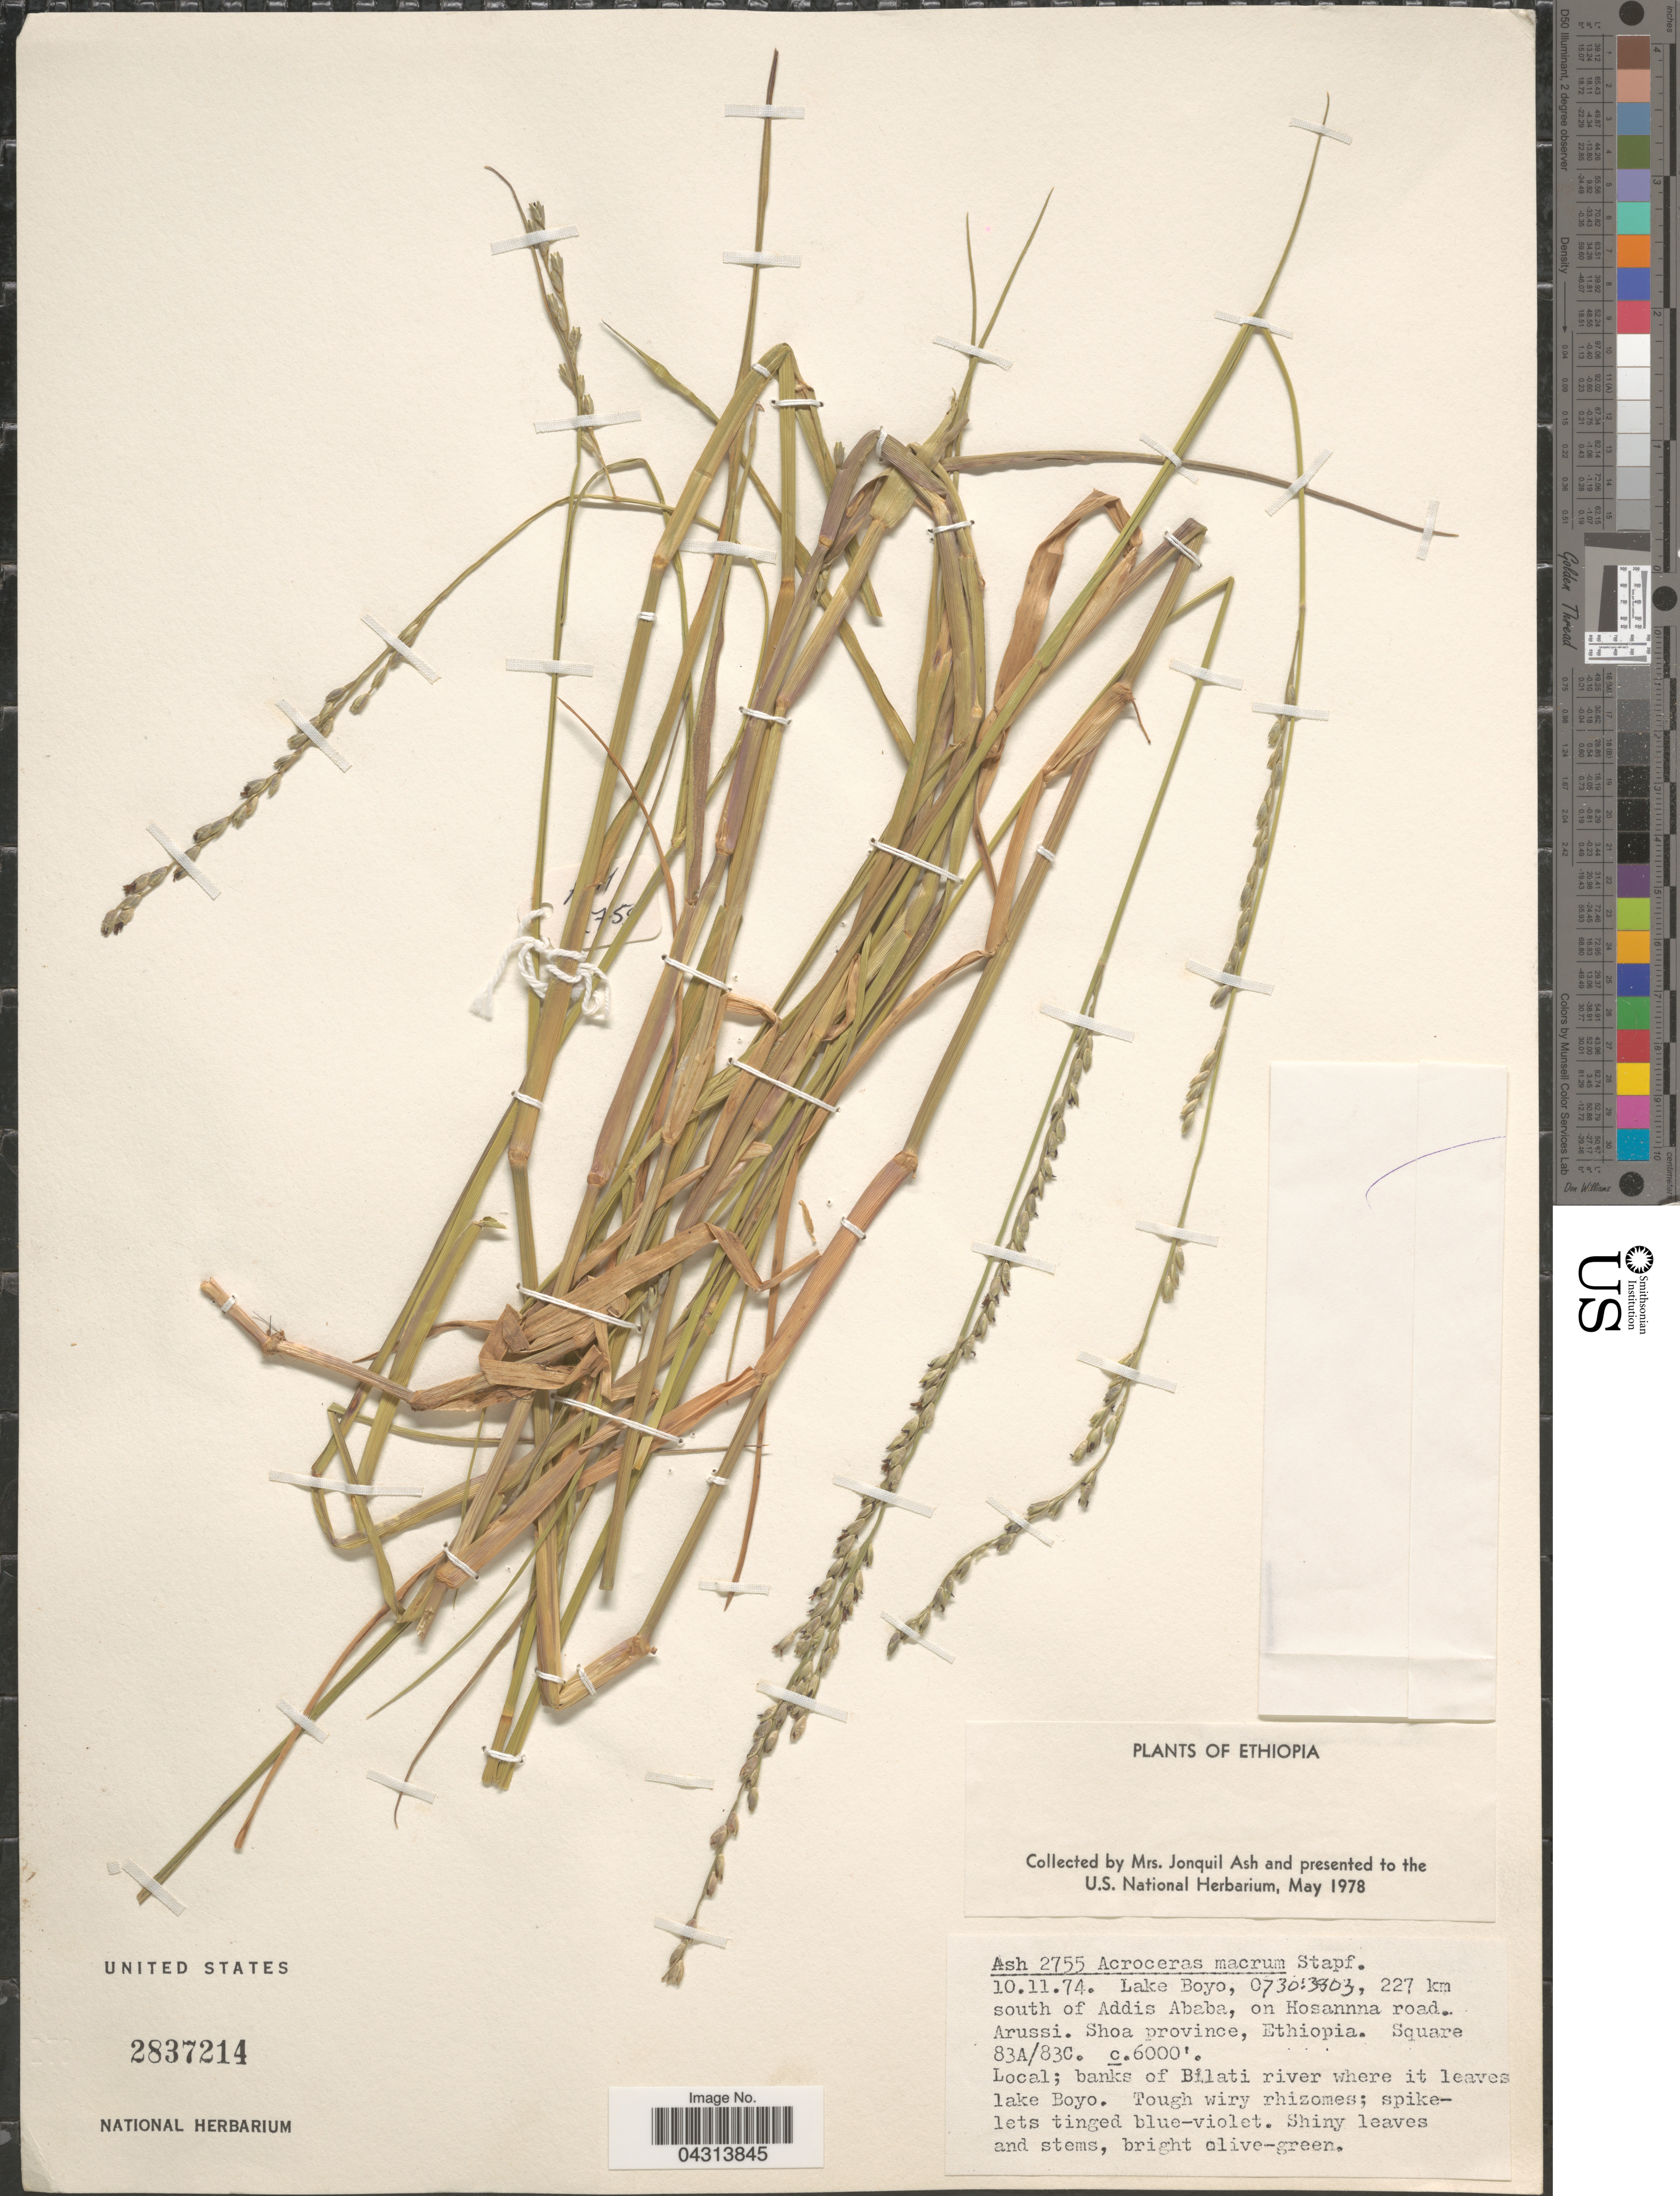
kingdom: Plantae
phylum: Tracheophyta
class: Liliopsida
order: Poales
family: Poaceae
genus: Acroceras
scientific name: Acroceras macrum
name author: Stapf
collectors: -. Ash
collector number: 2755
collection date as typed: Transcribed d/m/y: 10/11/74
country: Ethiopia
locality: Lake Boyo, 073013803, 227 km south of Addis Ababa, on Hosannna road. Arussi. Square 83A/83C.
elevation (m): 1829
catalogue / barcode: US 2837214